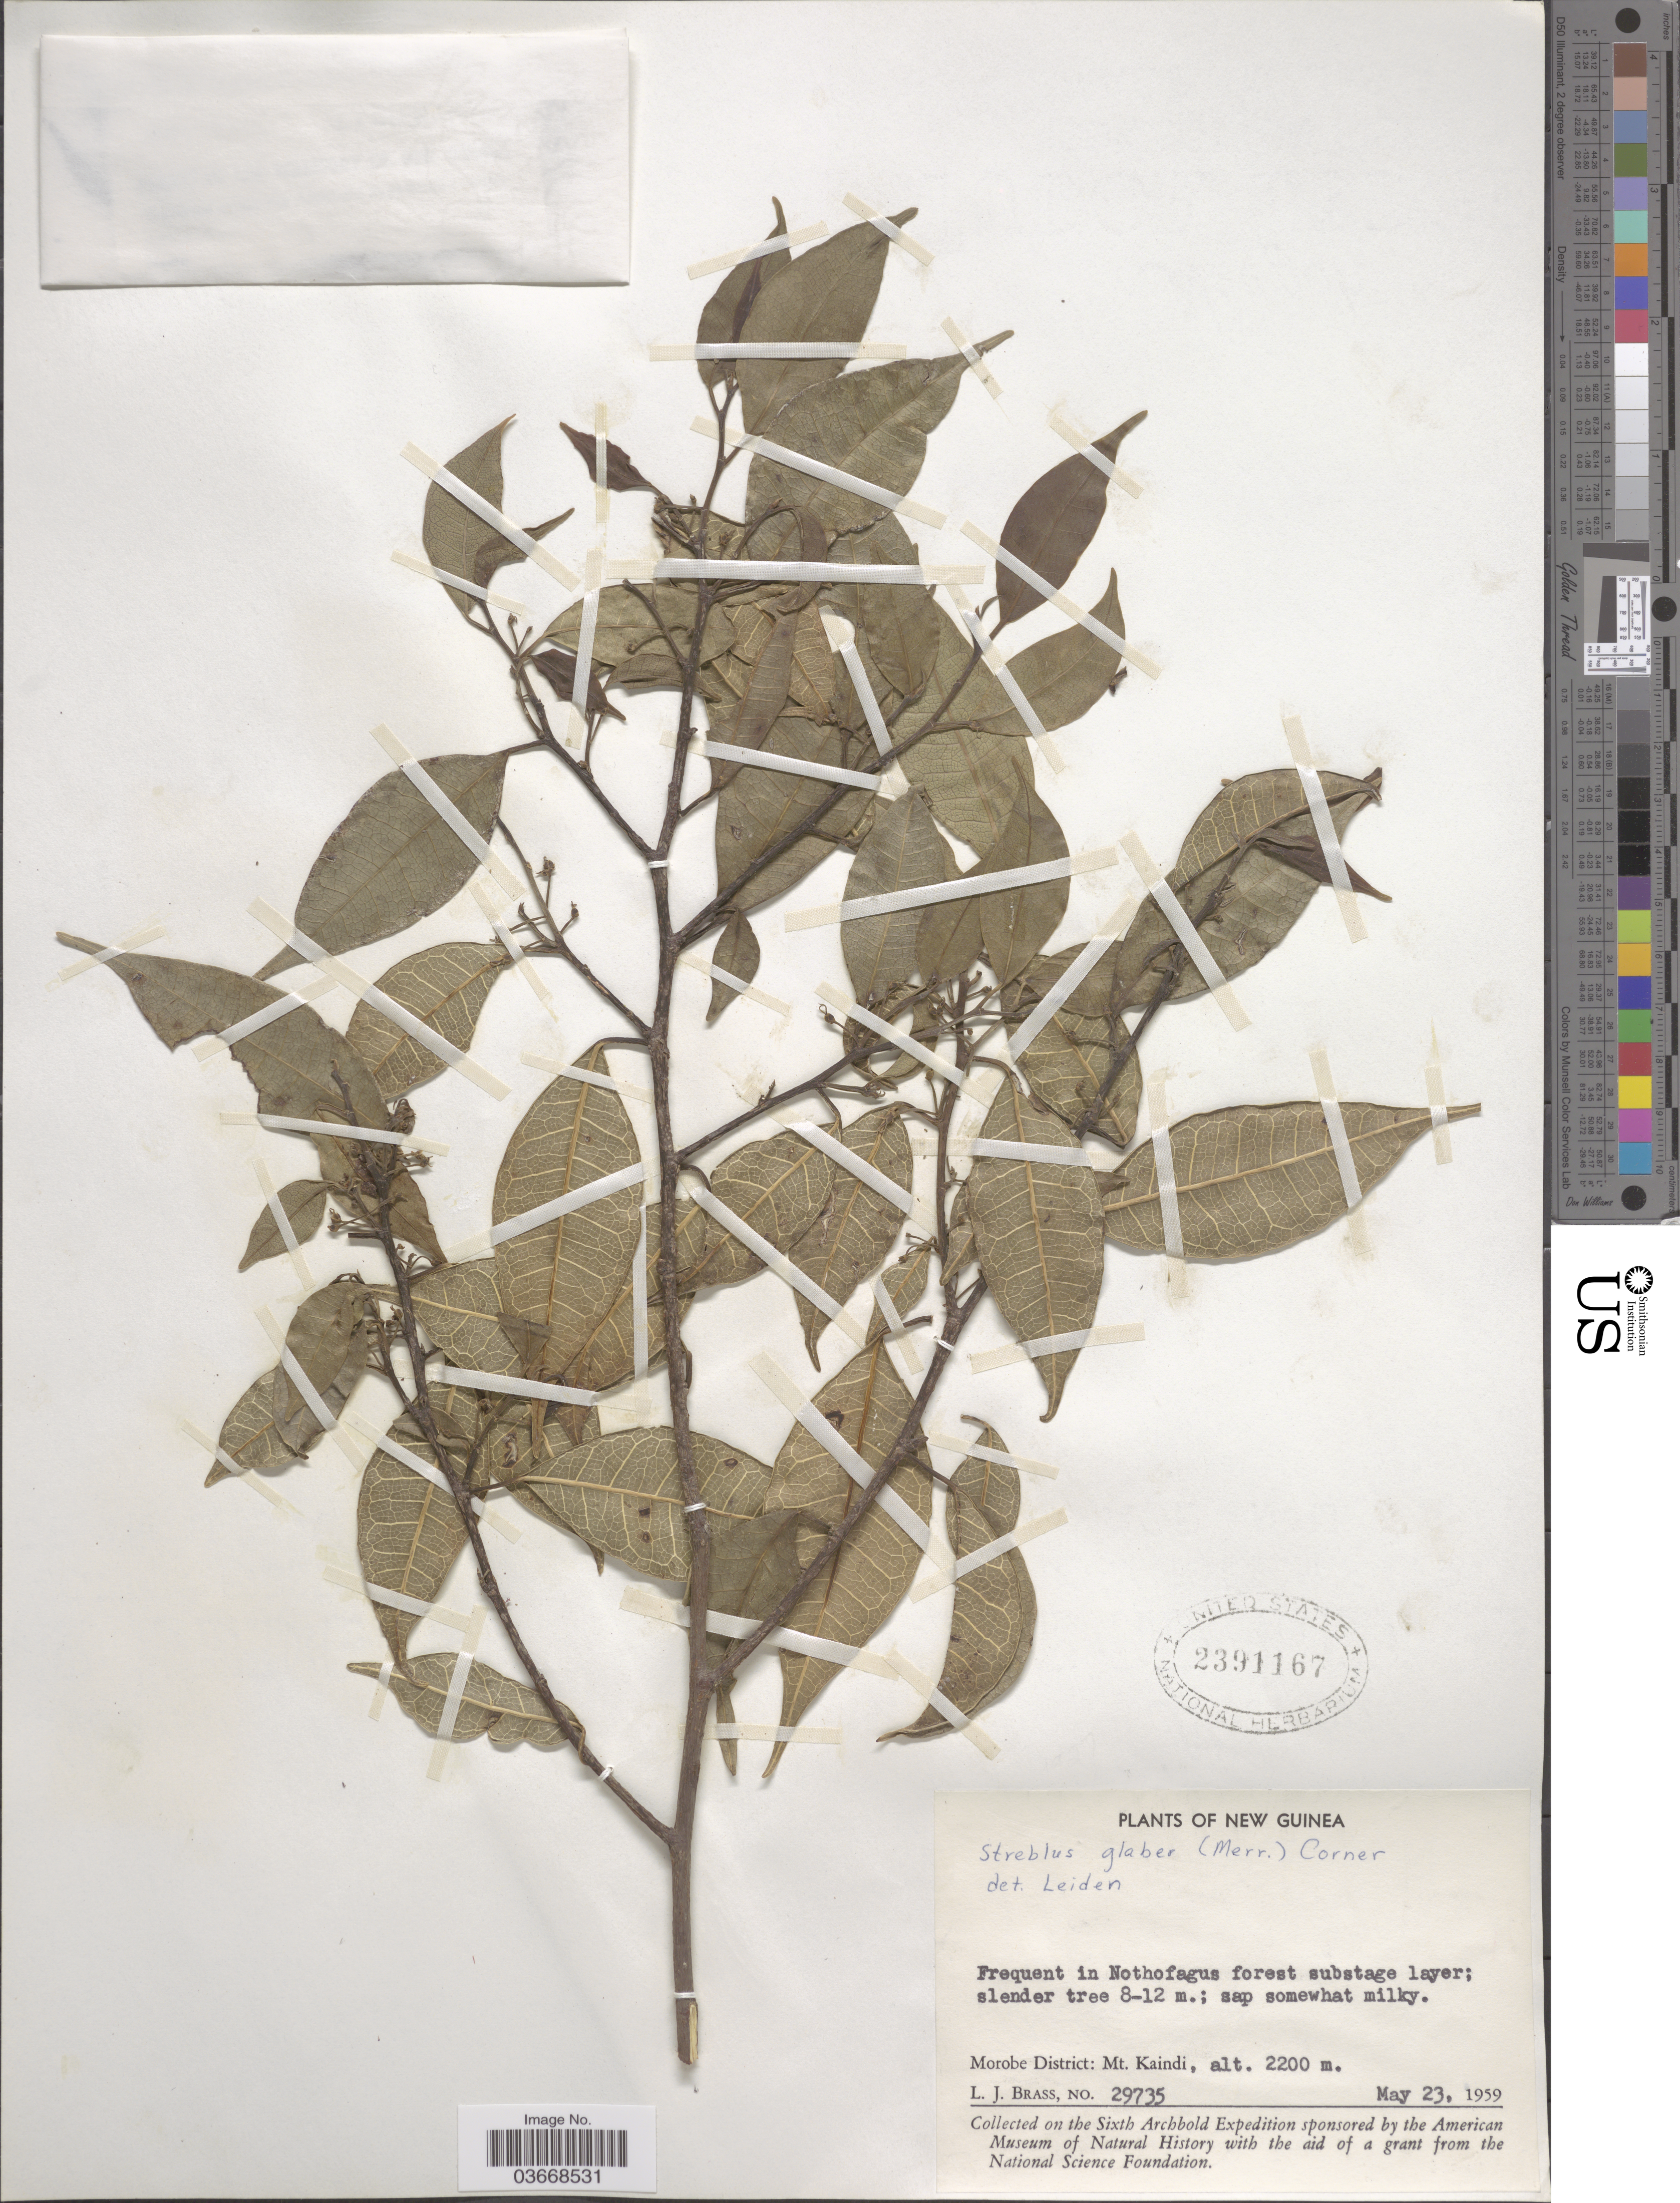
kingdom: Plantae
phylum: Tracheophyta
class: Magnoliopsida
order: Rosales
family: Moraceae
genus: Paratrophis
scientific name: Paratrophis glabra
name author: (Merr.) Steenis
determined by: Wagner, W. L., (BOT), Smithsonian Institution - National Museum of Natural History (UNITED STATES)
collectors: L. J. Brass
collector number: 29735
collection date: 1959-05-23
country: Papua New Guinea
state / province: Morobe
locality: New Guinea. Morobe District: Mt. Kaindi.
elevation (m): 2200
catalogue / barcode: US 2391167